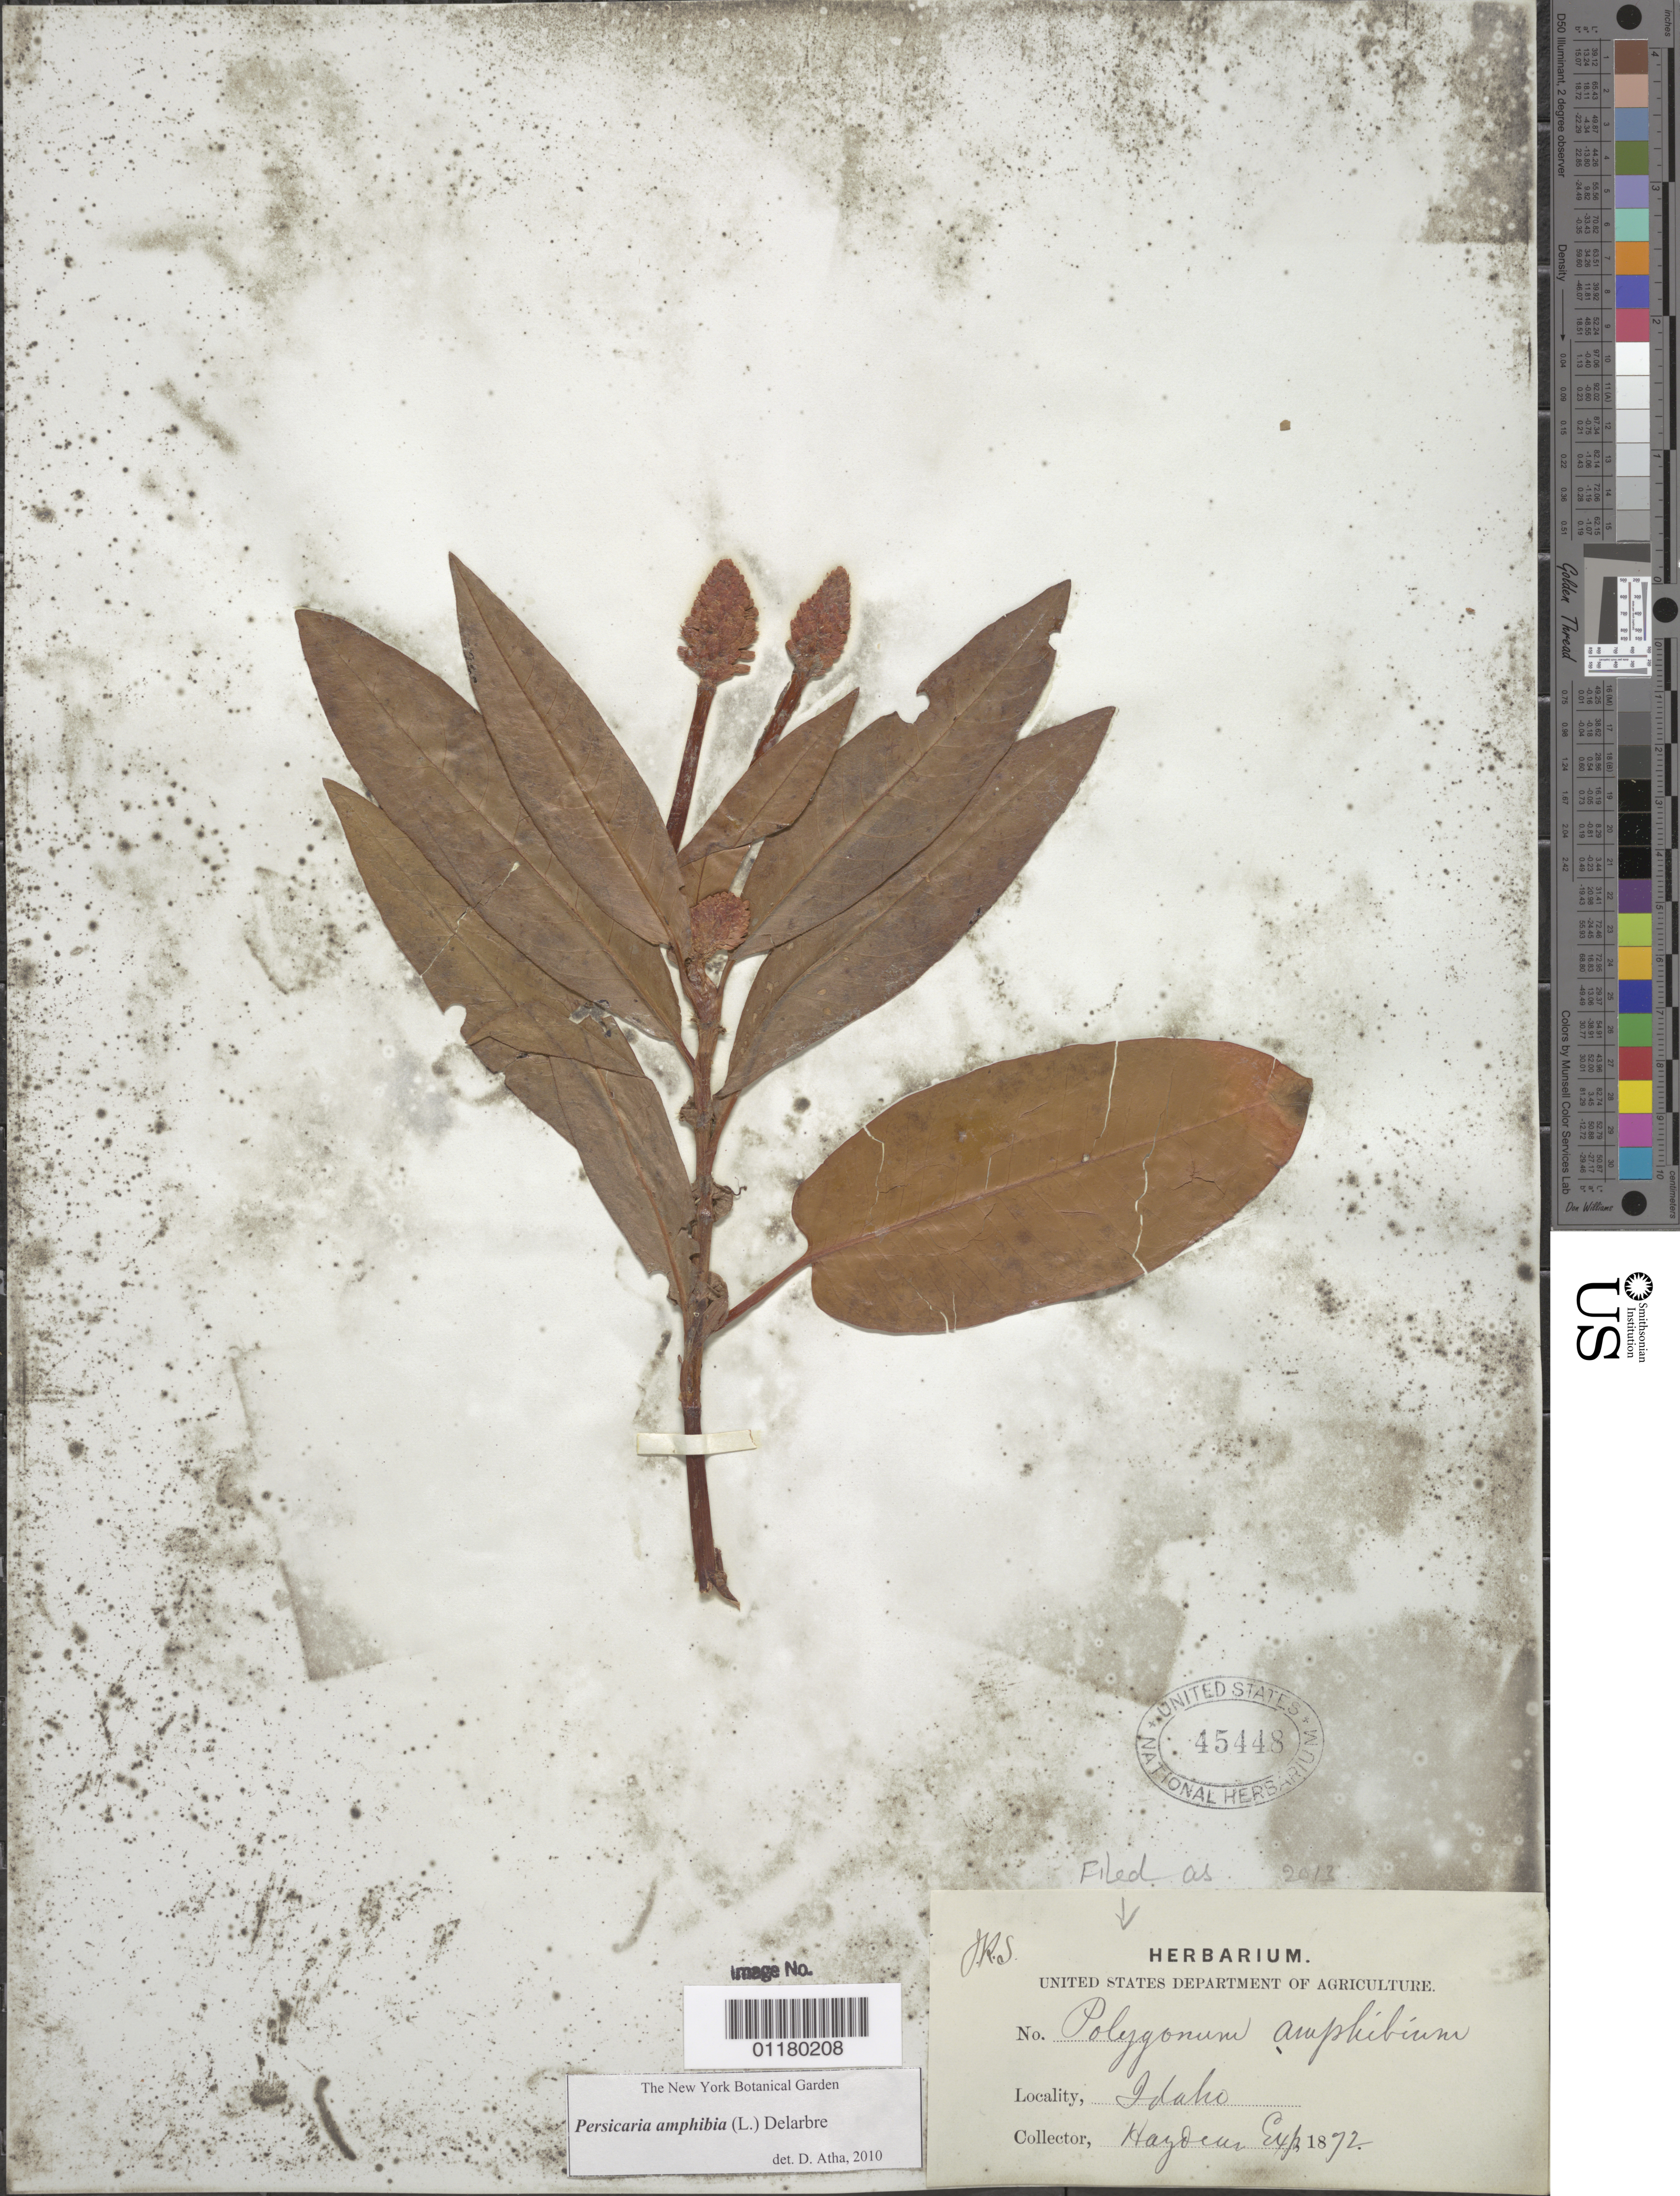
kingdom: Plantae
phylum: Tracheophyta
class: Magnoliopsida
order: Caryophyllales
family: Polygonaceae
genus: Persicaria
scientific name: Persicaria amphibia complex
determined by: Atha, D. E.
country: United States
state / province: Idaho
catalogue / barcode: US 45448